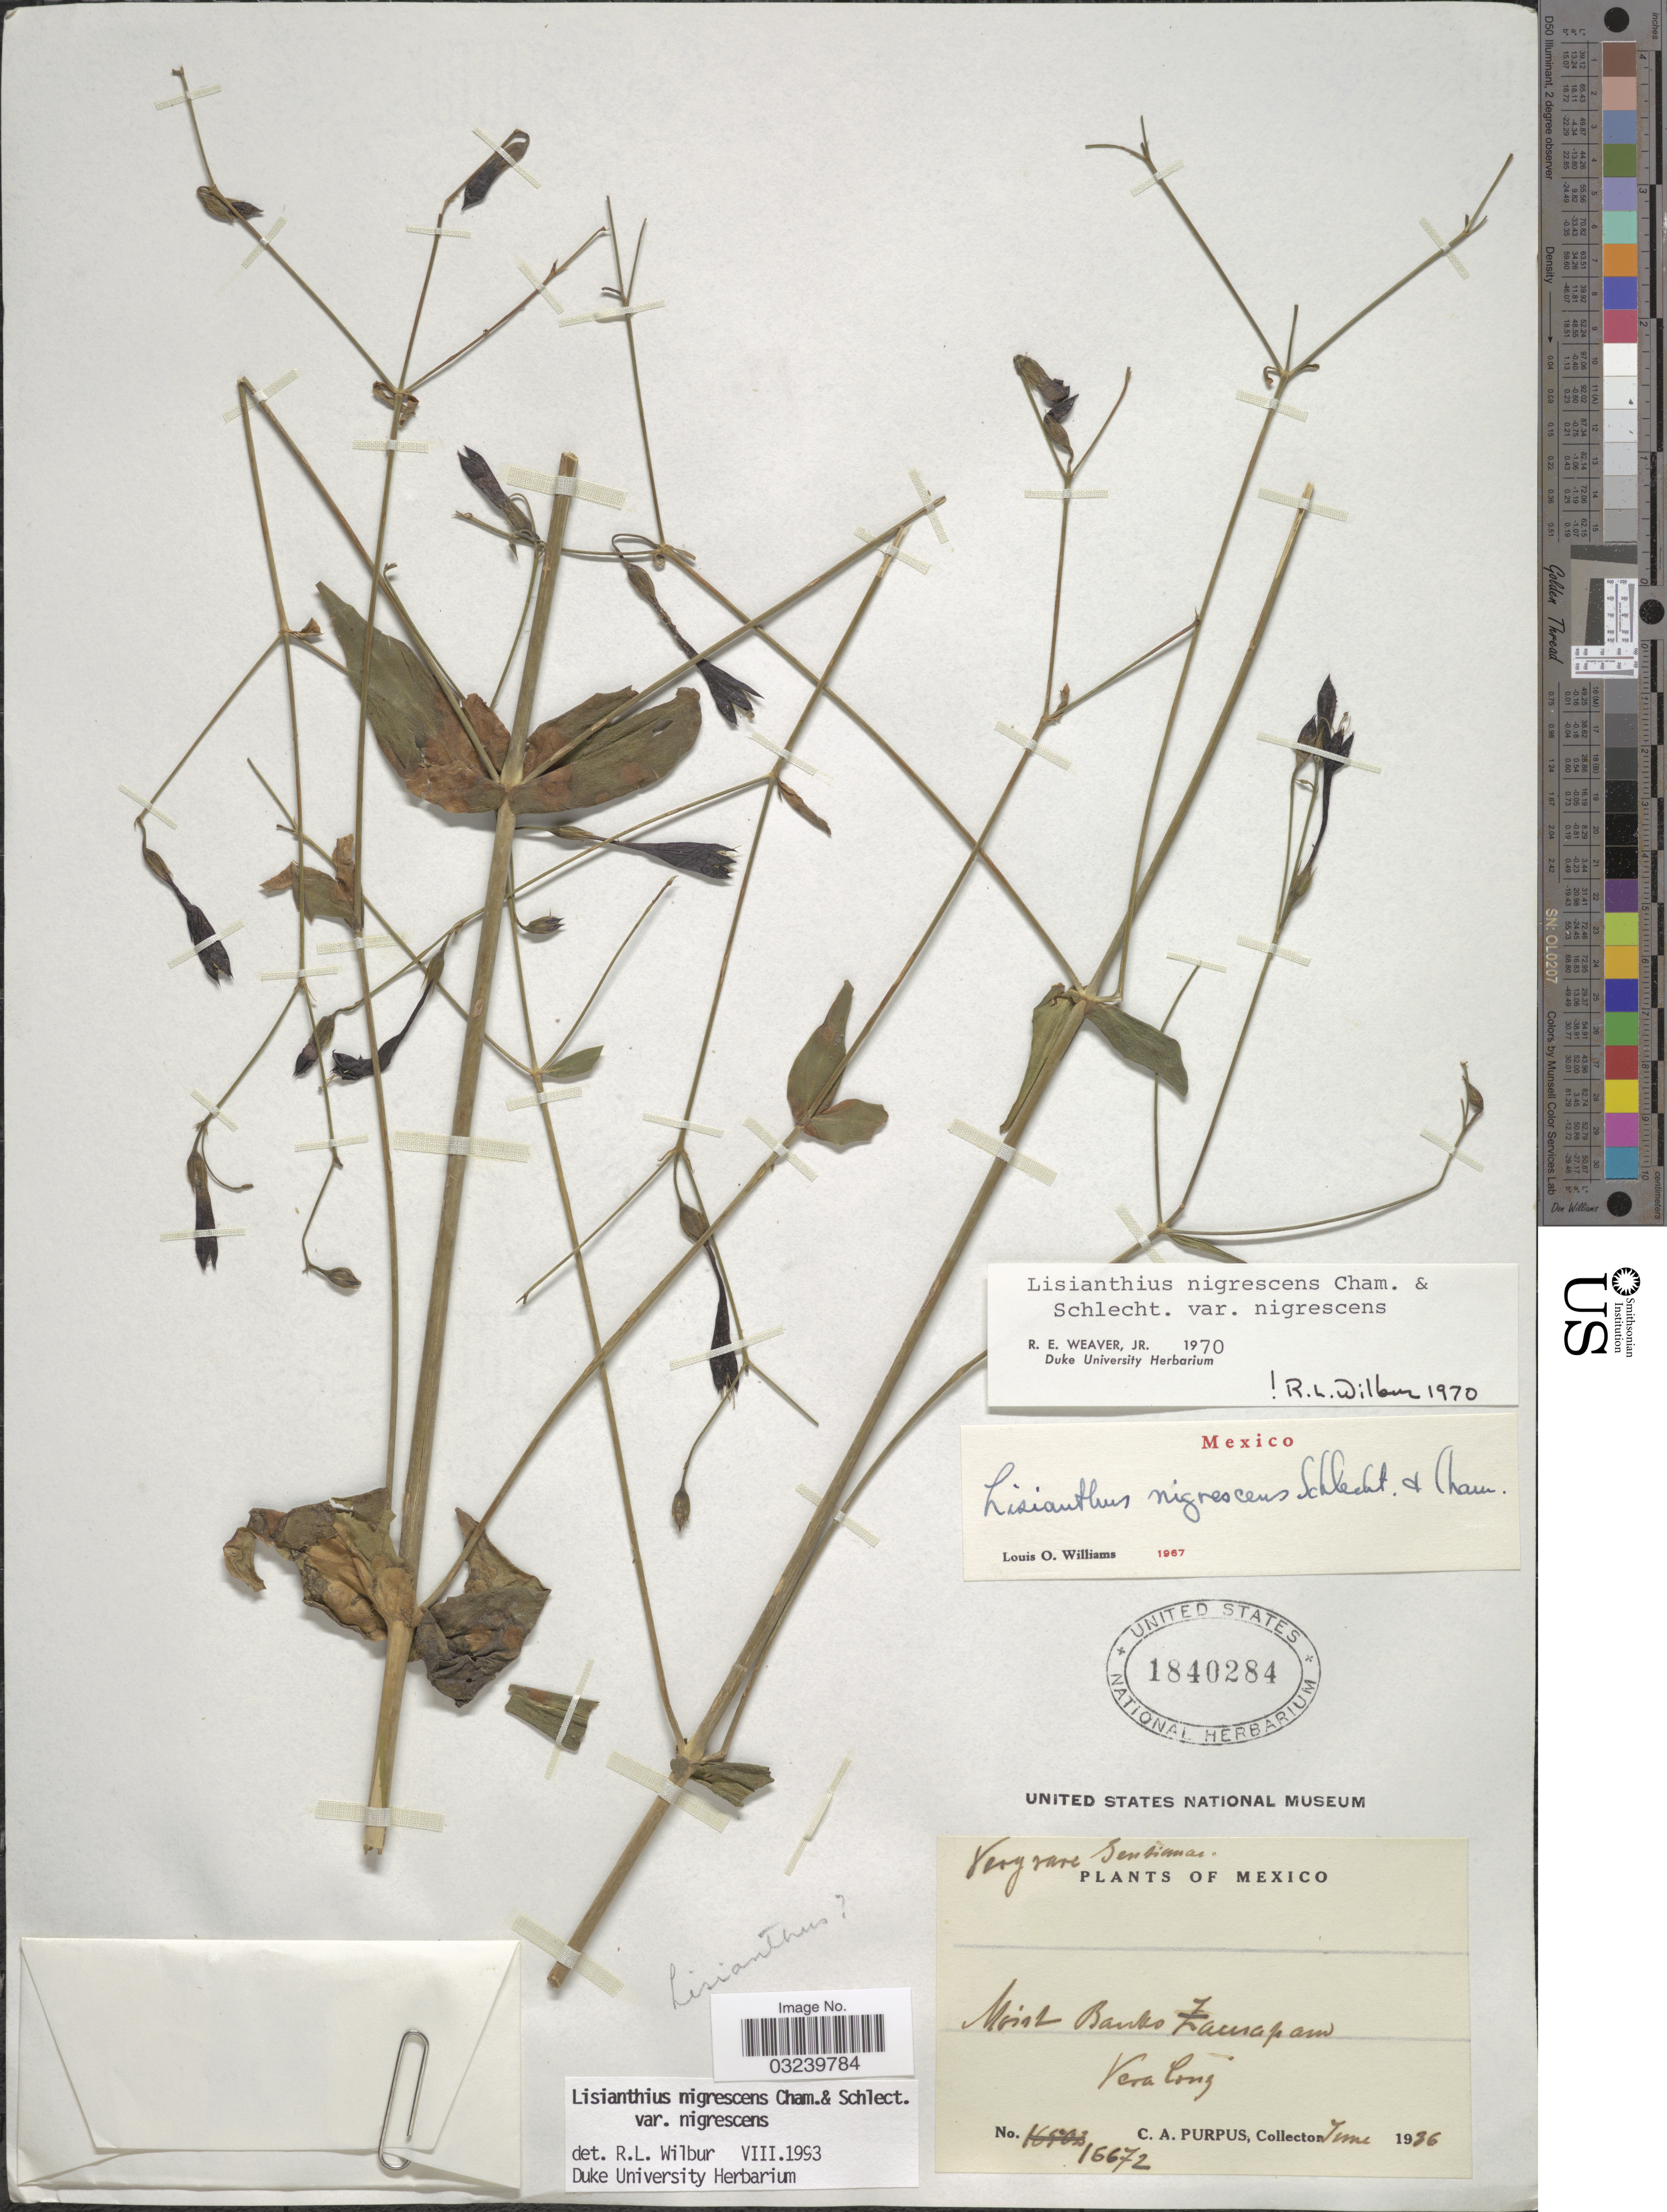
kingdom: Plantae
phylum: Tracheophyta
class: Magnoliopsida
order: Gentianales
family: Gentianaceae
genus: Lisianthius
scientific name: Lisianthius nigrescens var. nigrescens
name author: Schltdl. & Cham.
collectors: C. A. Purpus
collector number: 15672*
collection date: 1936-06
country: Mexico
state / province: Veracruz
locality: Moist Banks Zacuapan, Vera Cruz.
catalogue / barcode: US 1840284